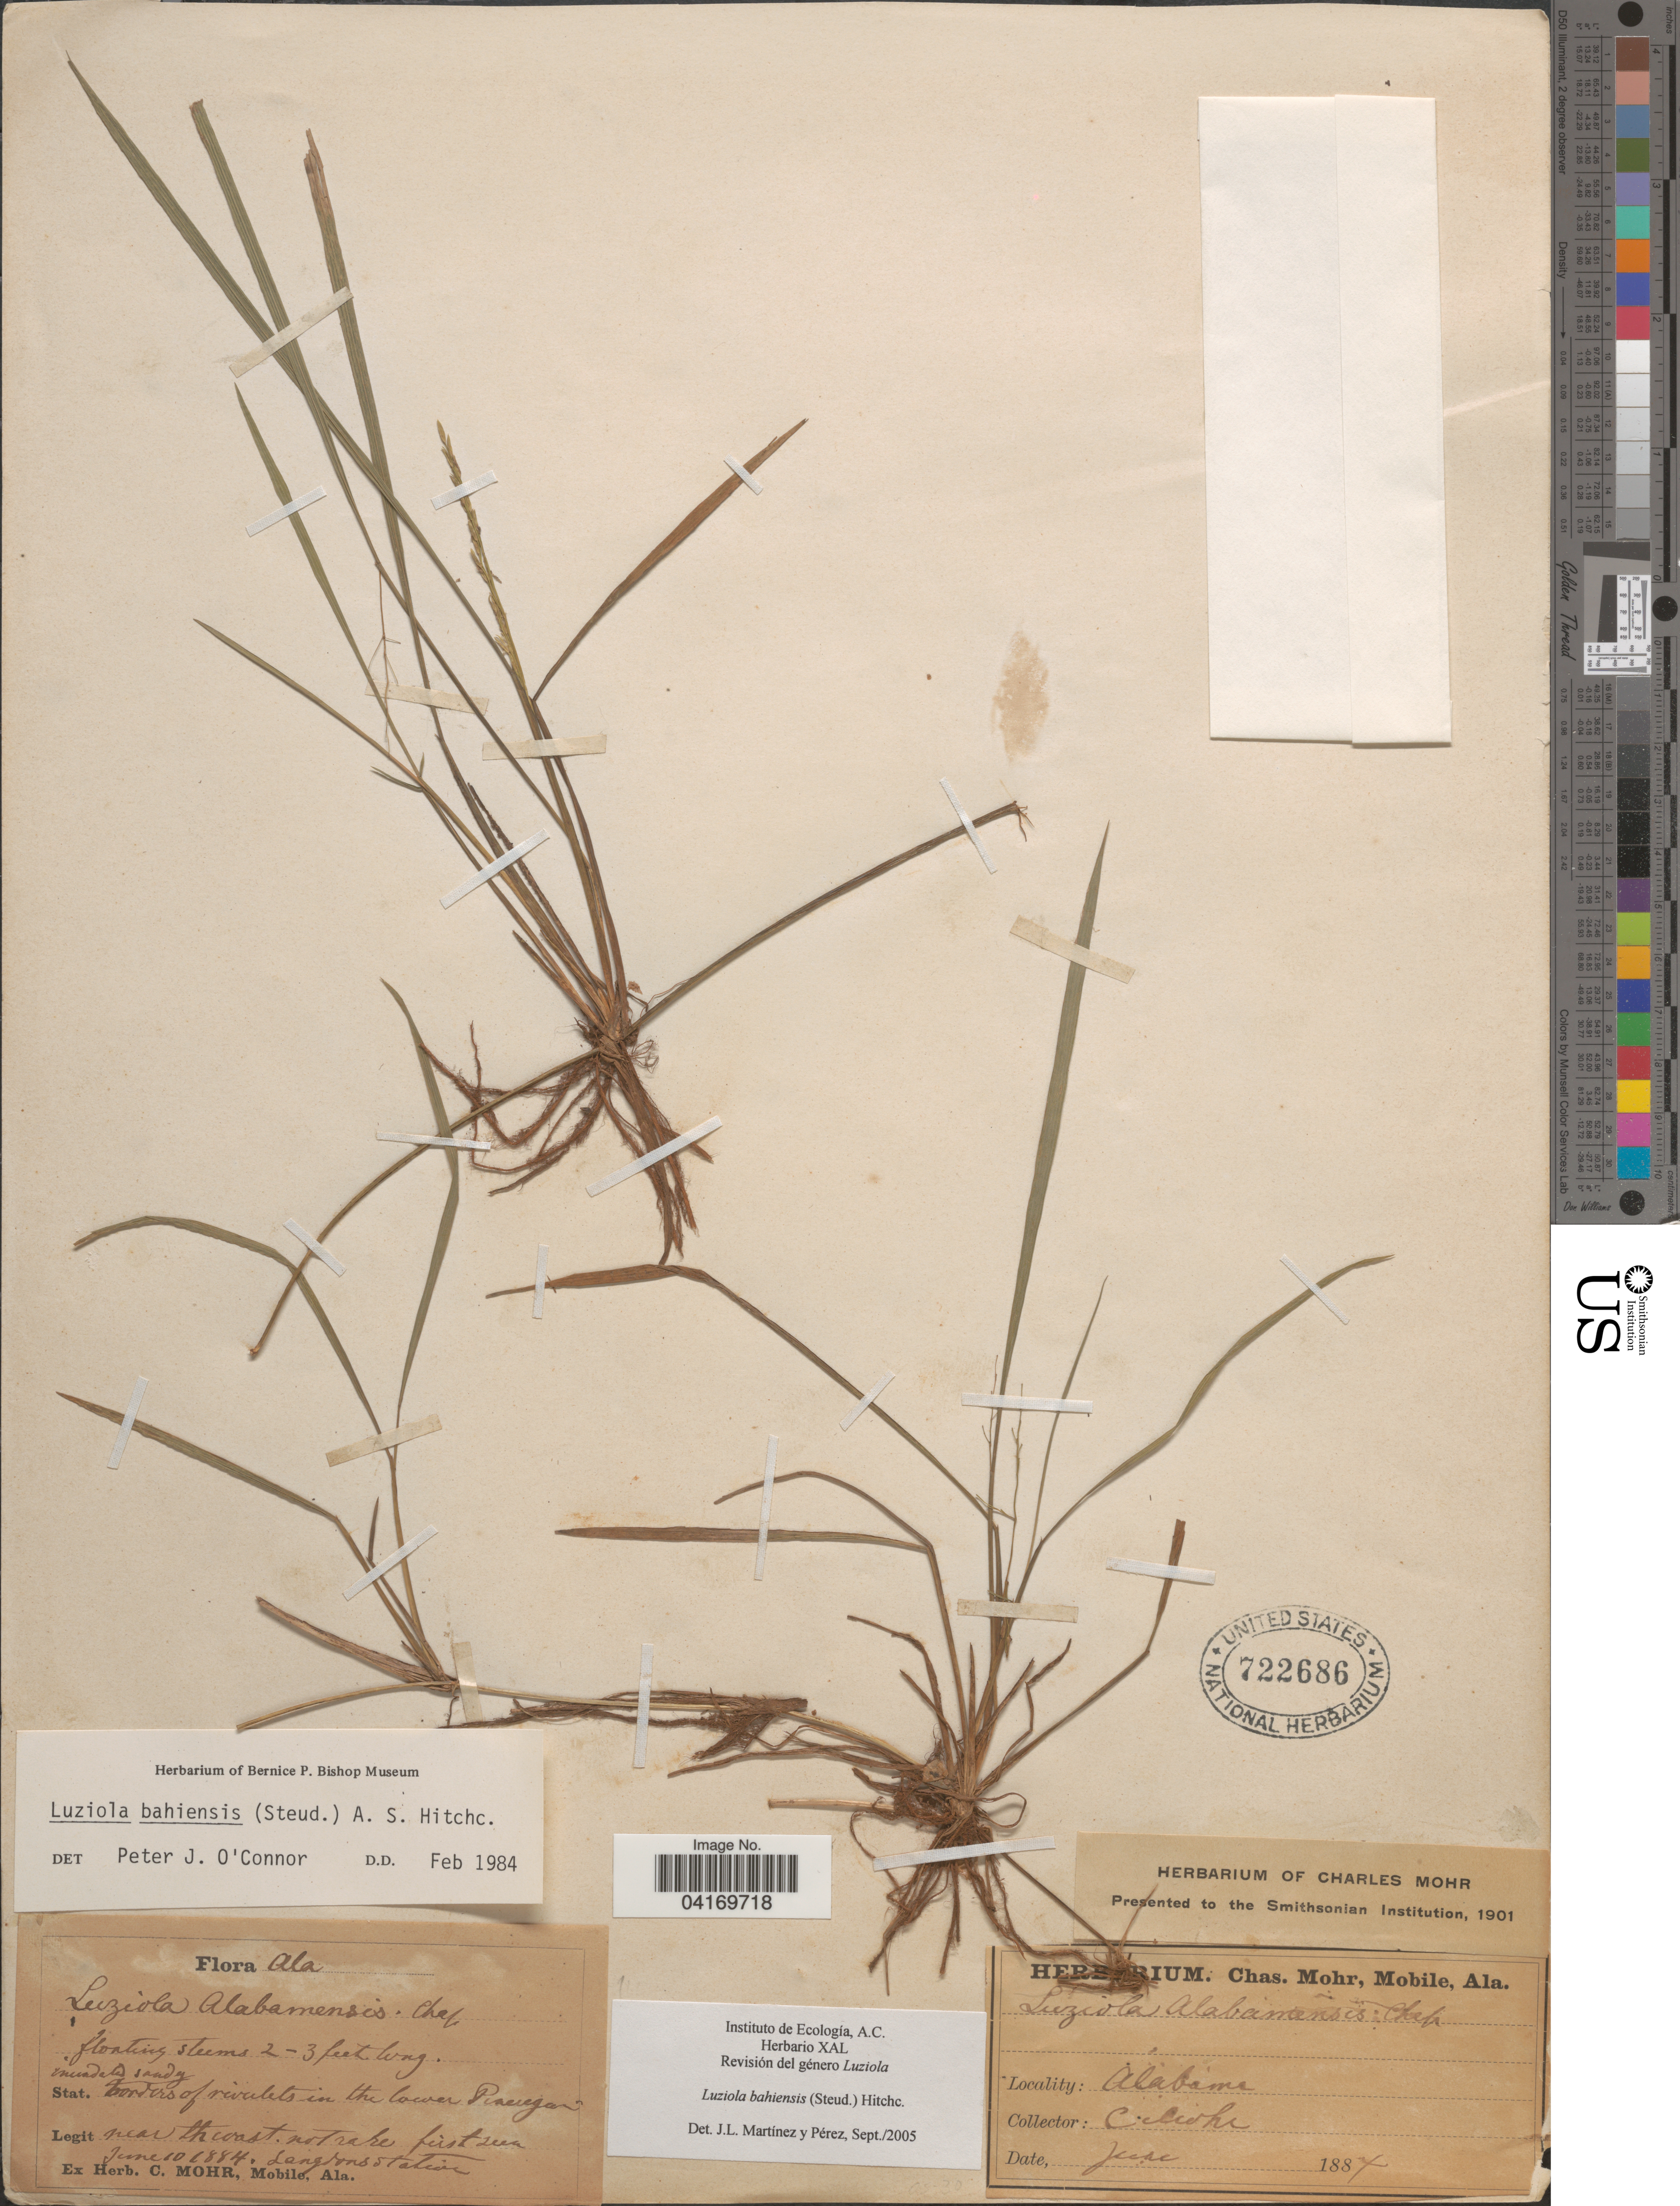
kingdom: Plantae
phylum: Tracheophyta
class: Liliopsida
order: Poales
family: Poaceae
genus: Luziola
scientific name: Luziola bahiensis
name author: (Steud.) Hitchc.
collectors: C. T. Mohr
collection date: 1884-06-10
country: United States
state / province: Alabama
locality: The lower Pine region near the coast. Langdons station.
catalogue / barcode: US 722686